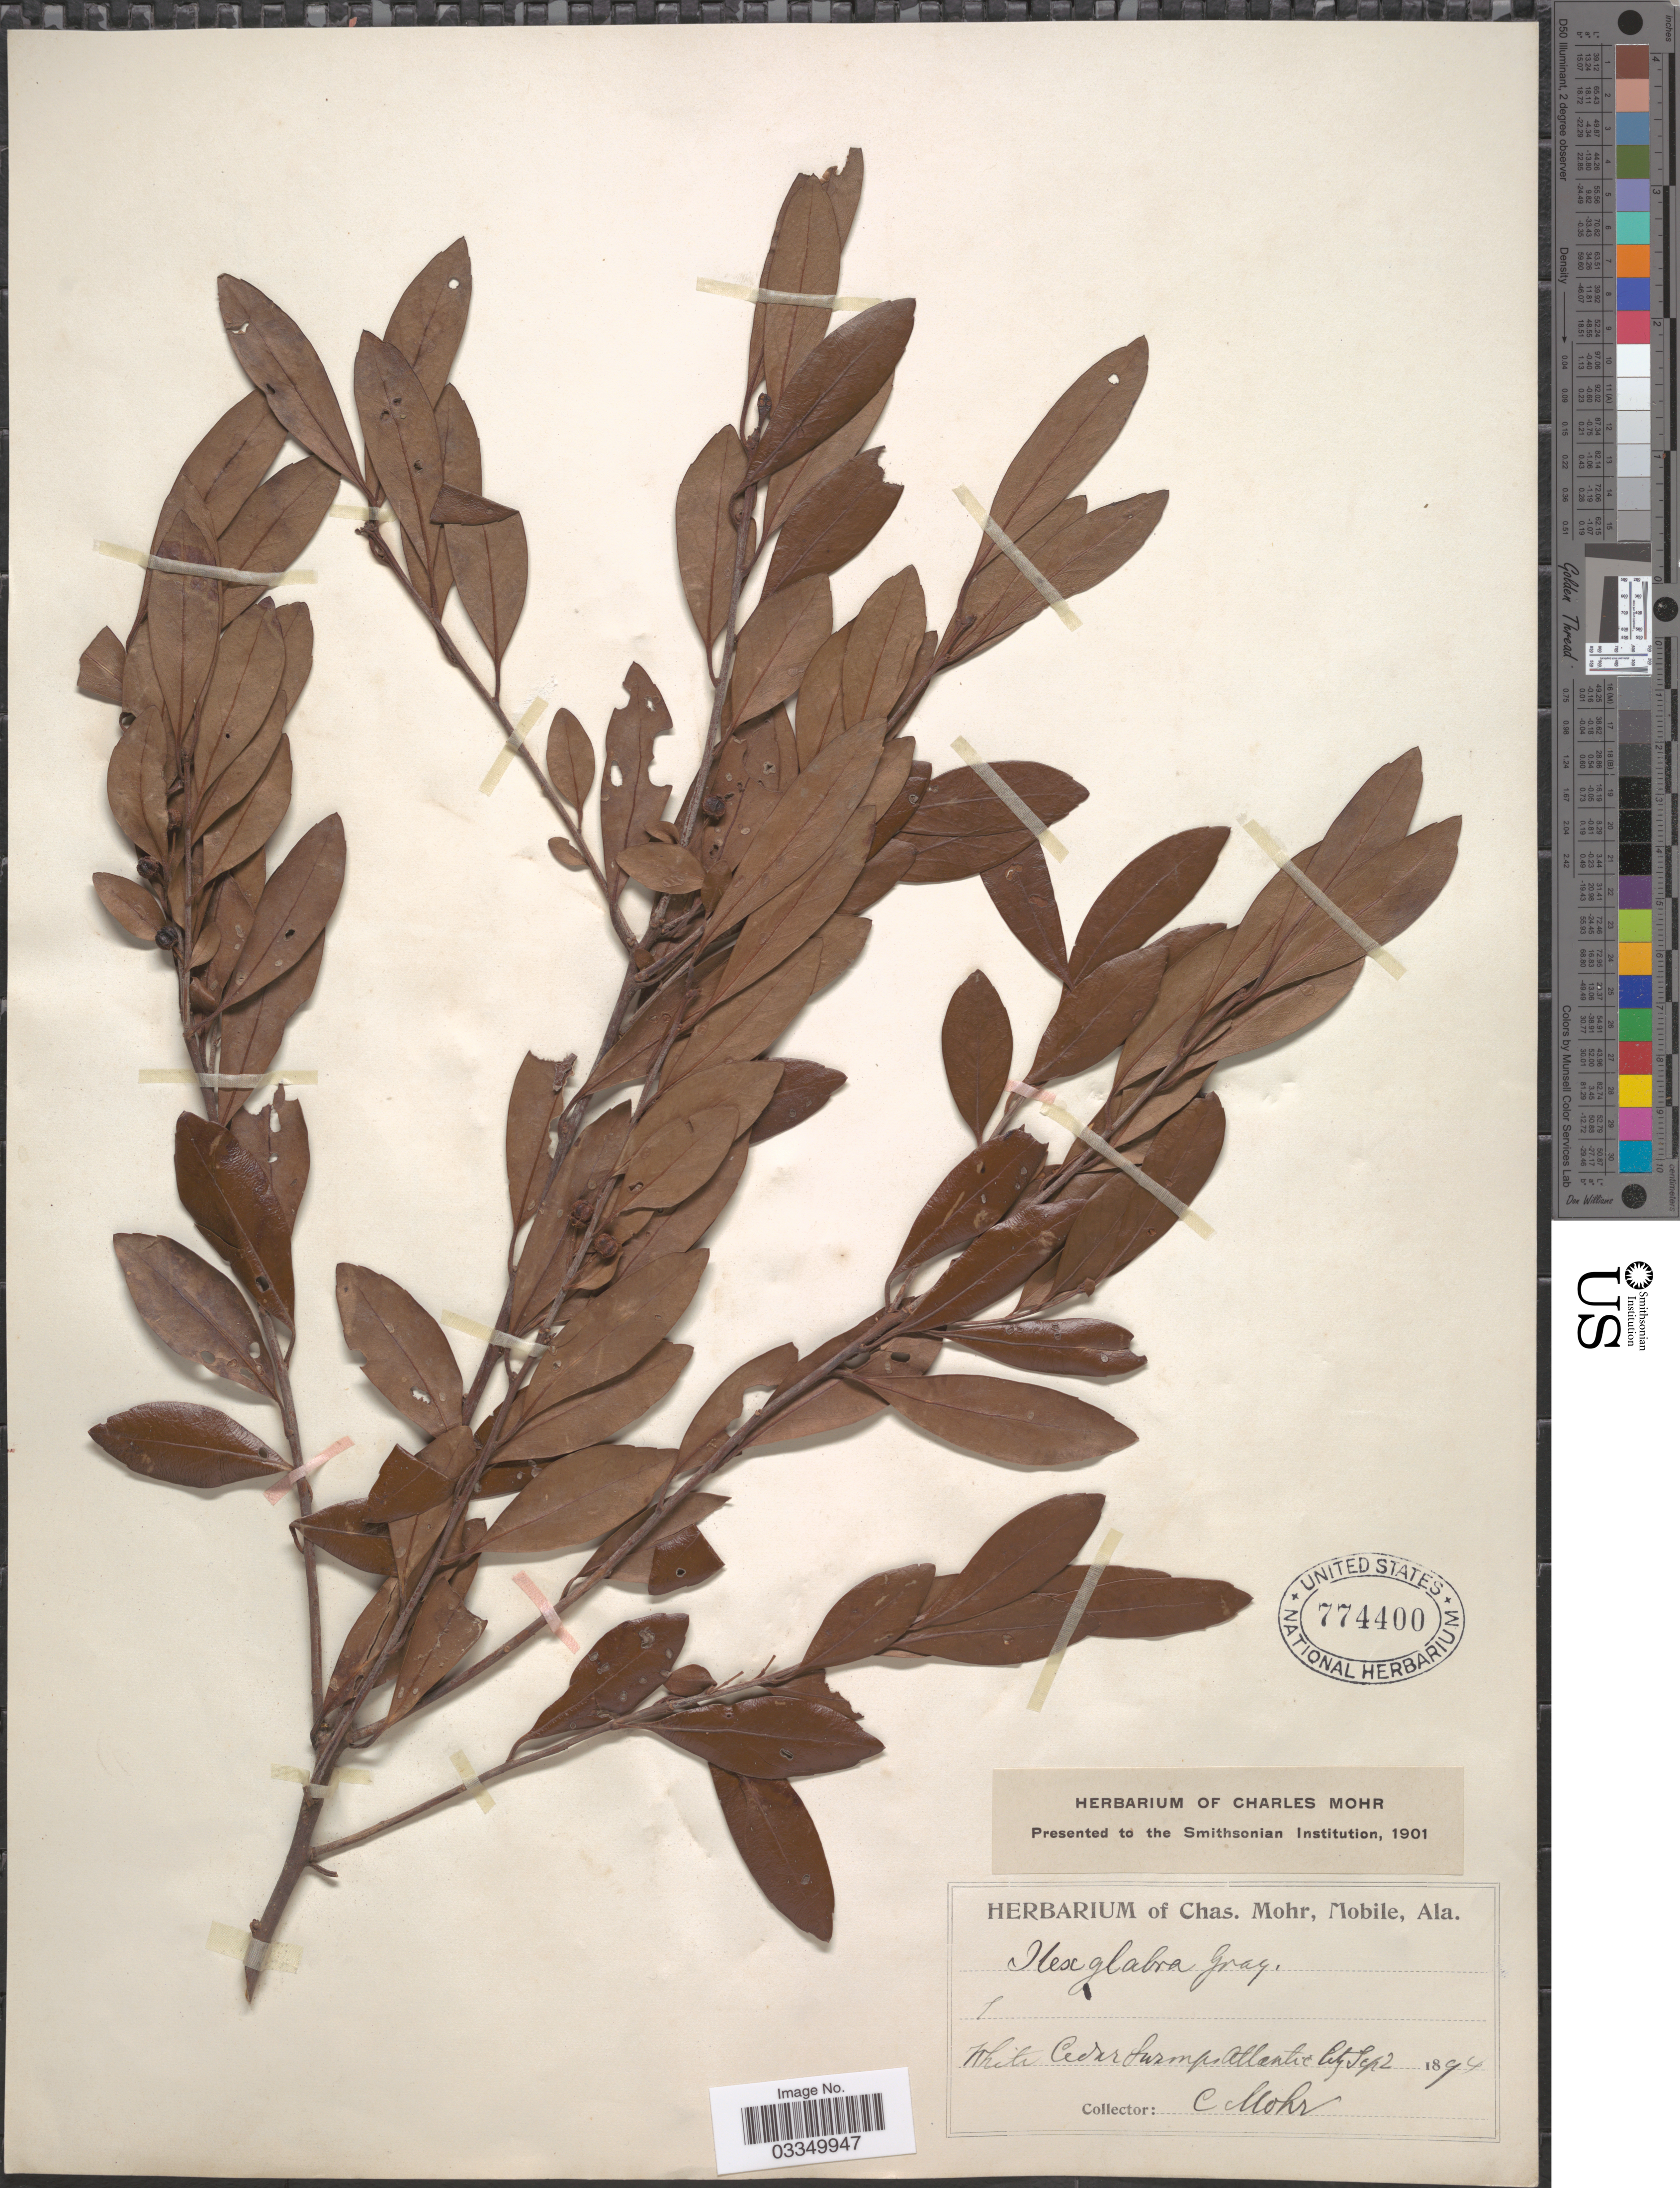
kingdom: Plantae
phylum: Tracheophyta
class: Magnoliopsida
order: Aquifoliales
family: Aquifoliaceae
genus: Ilex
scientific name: Ilex glabra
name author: (L.) A. Gray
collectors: C. Mohr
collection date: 1894-09-02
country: United States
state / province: Alabama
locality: White Cedar Swamps, Atlantic City.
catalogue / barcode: US 774400